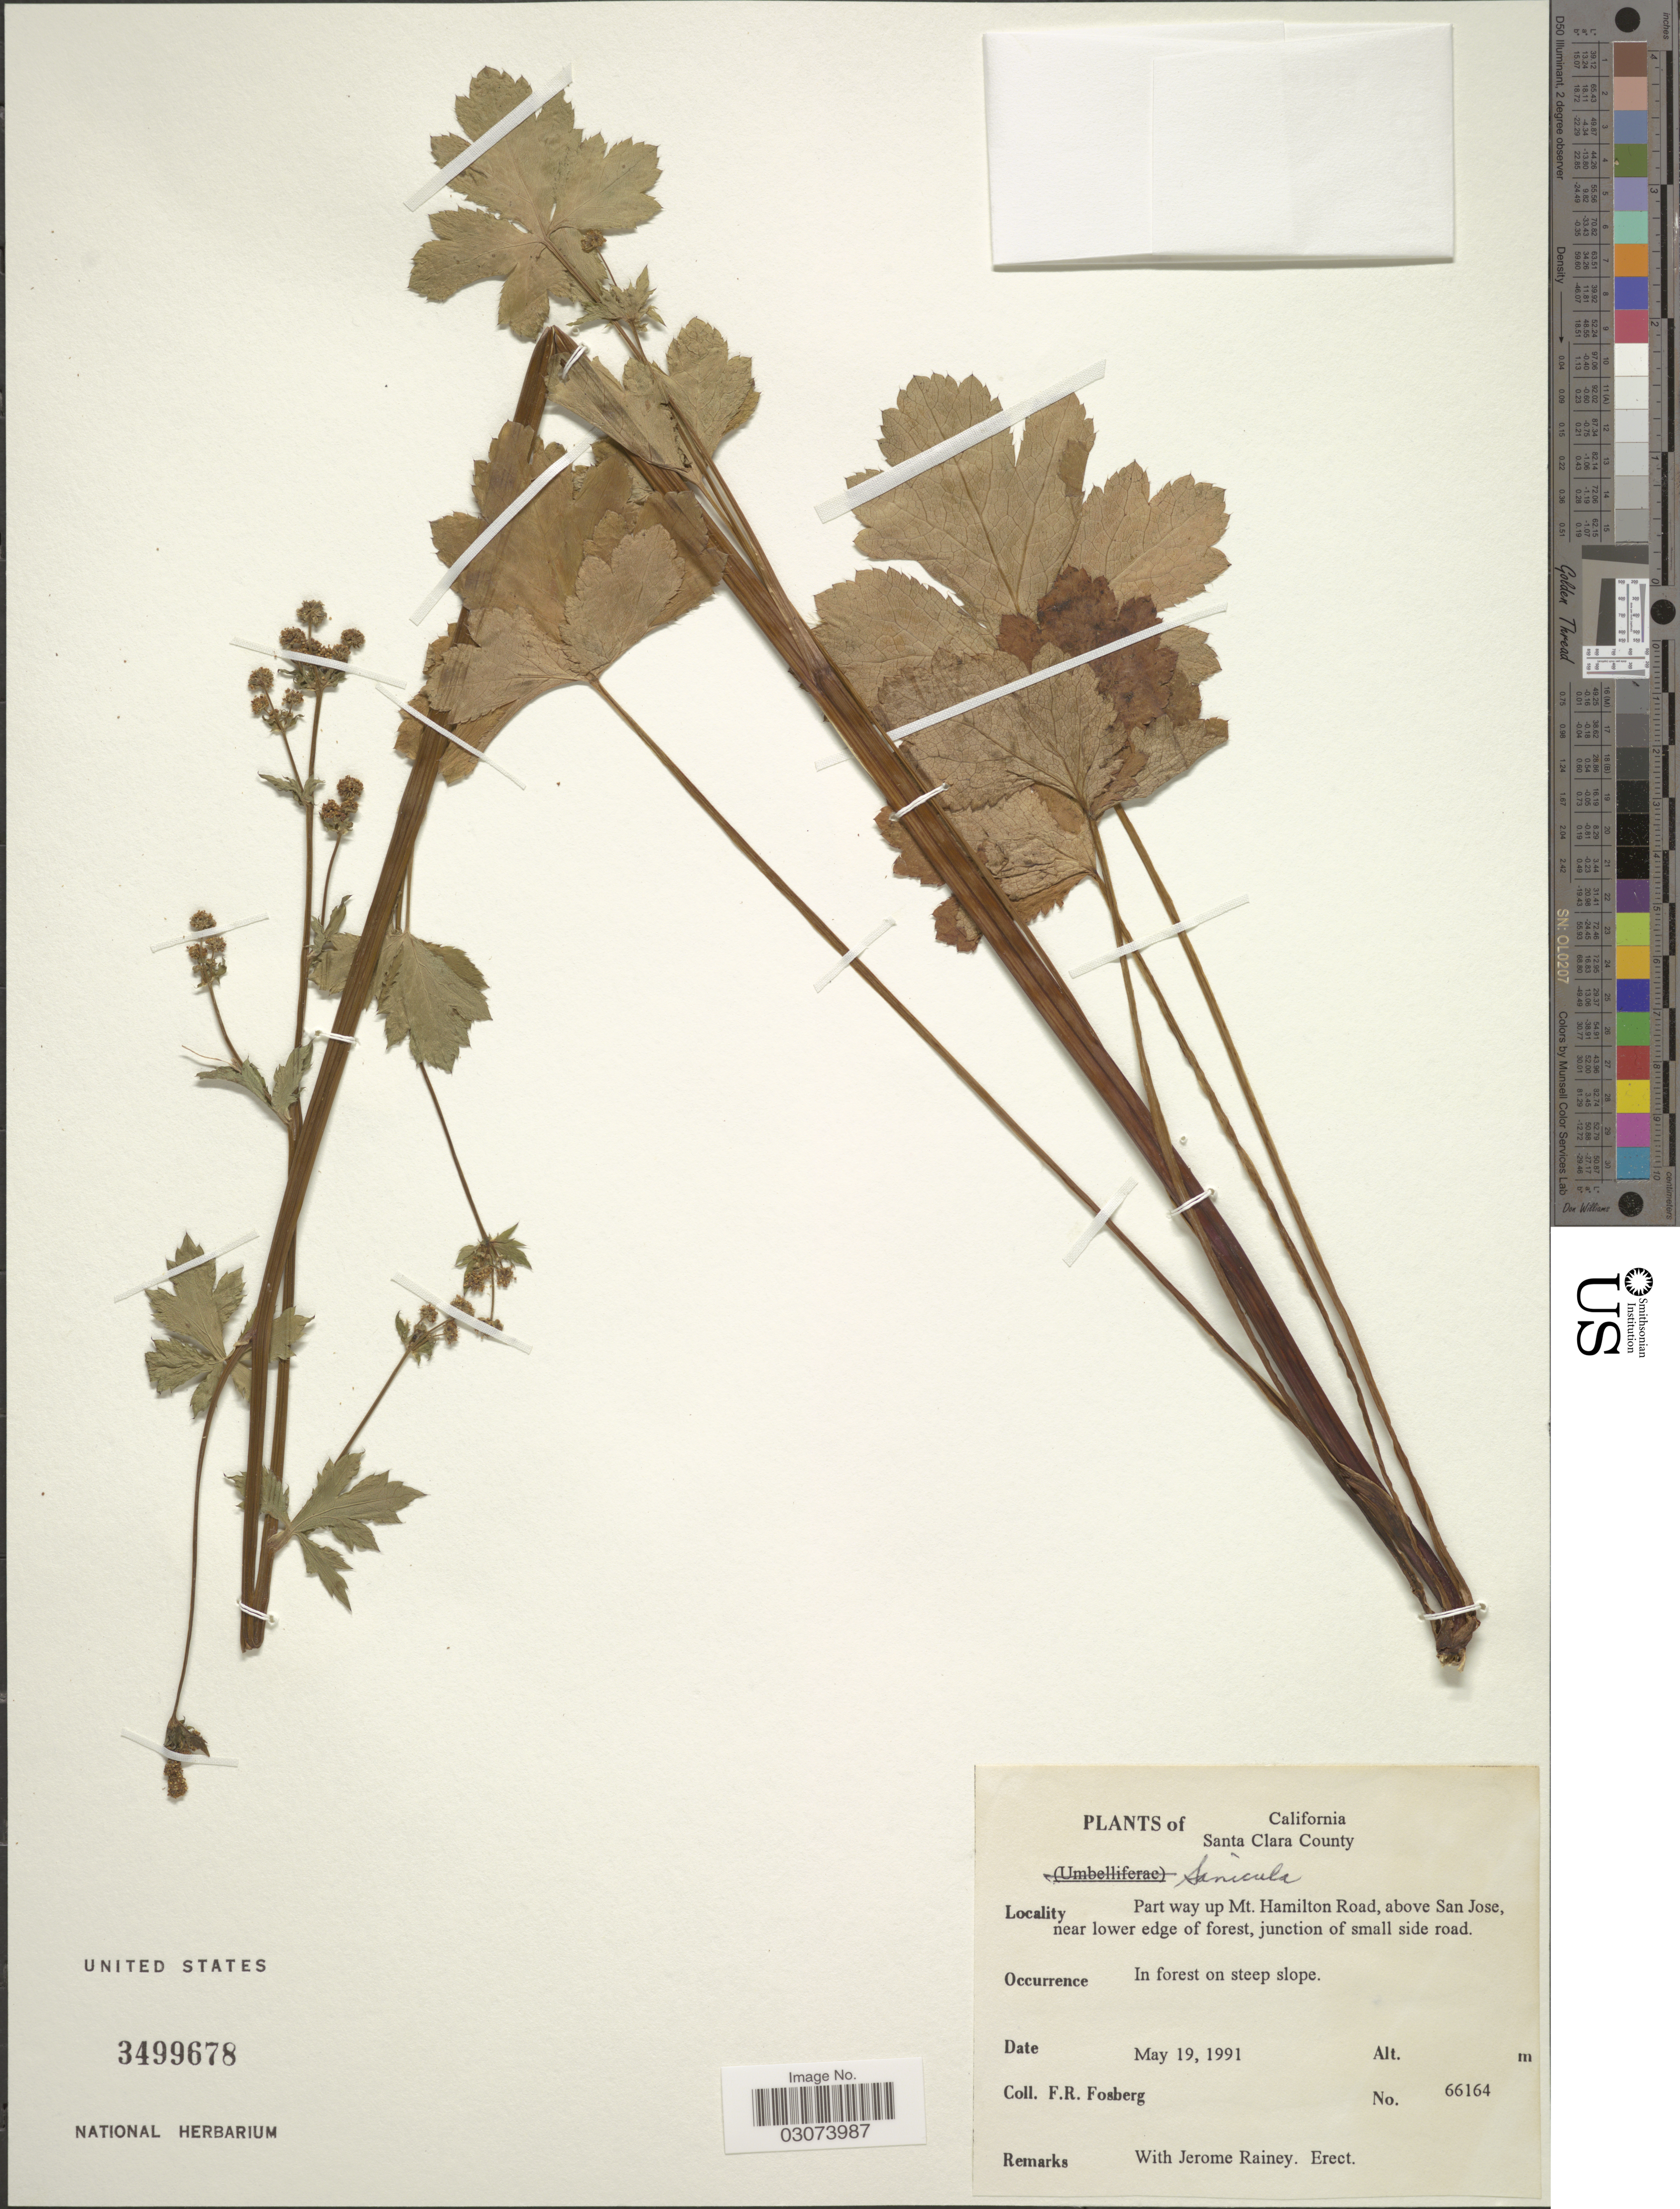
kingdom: Plantae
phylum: Tracheophyta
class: Magnoliopsida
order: Apiales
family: Apiaceae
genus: Sanicula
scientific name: Sanicula sp.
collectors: F. R. Fosberg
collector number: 66164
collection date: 1991-05-19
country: United States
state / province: California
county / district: Santa Clara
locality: Santa Clara County. Part way up Mt. Hamilton Road, above San Jose, near lower edge of forest, junction of small side road.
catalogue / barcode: US 3499678